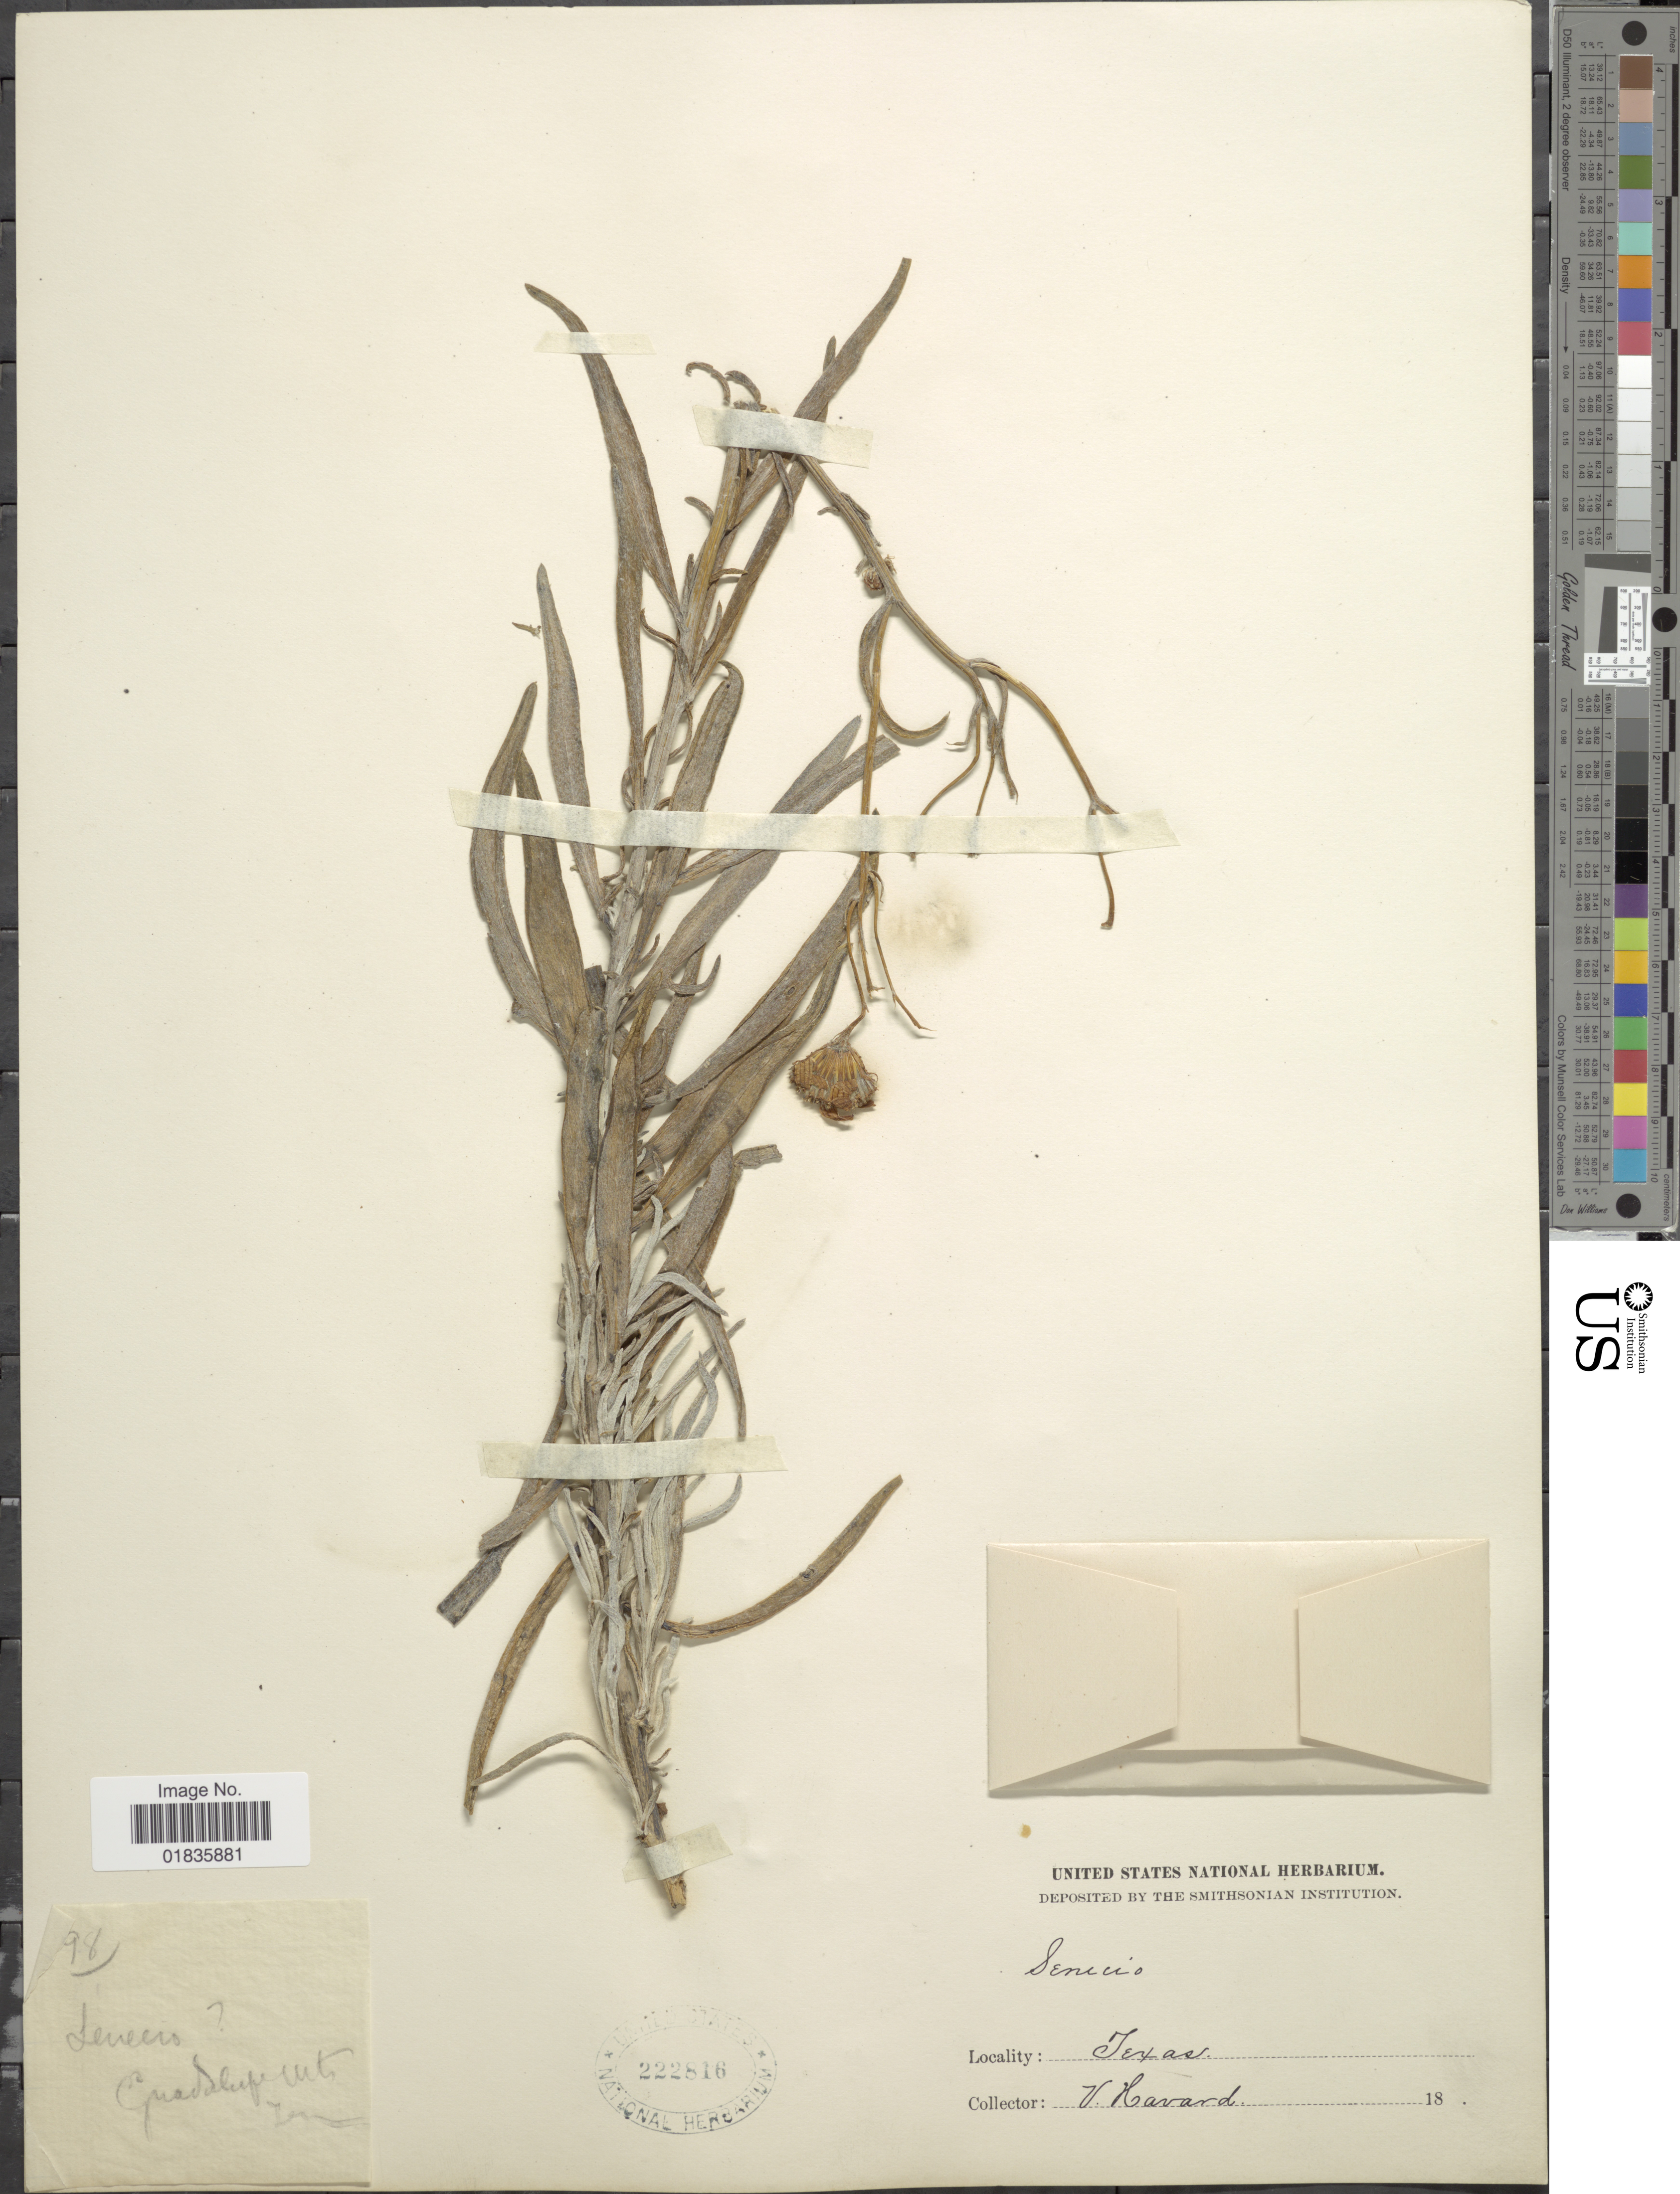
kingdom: Plantae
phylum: Tracheophyta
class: Magnoliopsida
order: Asterales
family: Asteraceae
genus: Senecio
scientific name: Senecio sp.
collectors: V. Havard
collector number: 96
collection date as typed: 18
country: United States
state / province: Texas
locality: Guadalupe Mts.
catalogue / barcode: US 222816